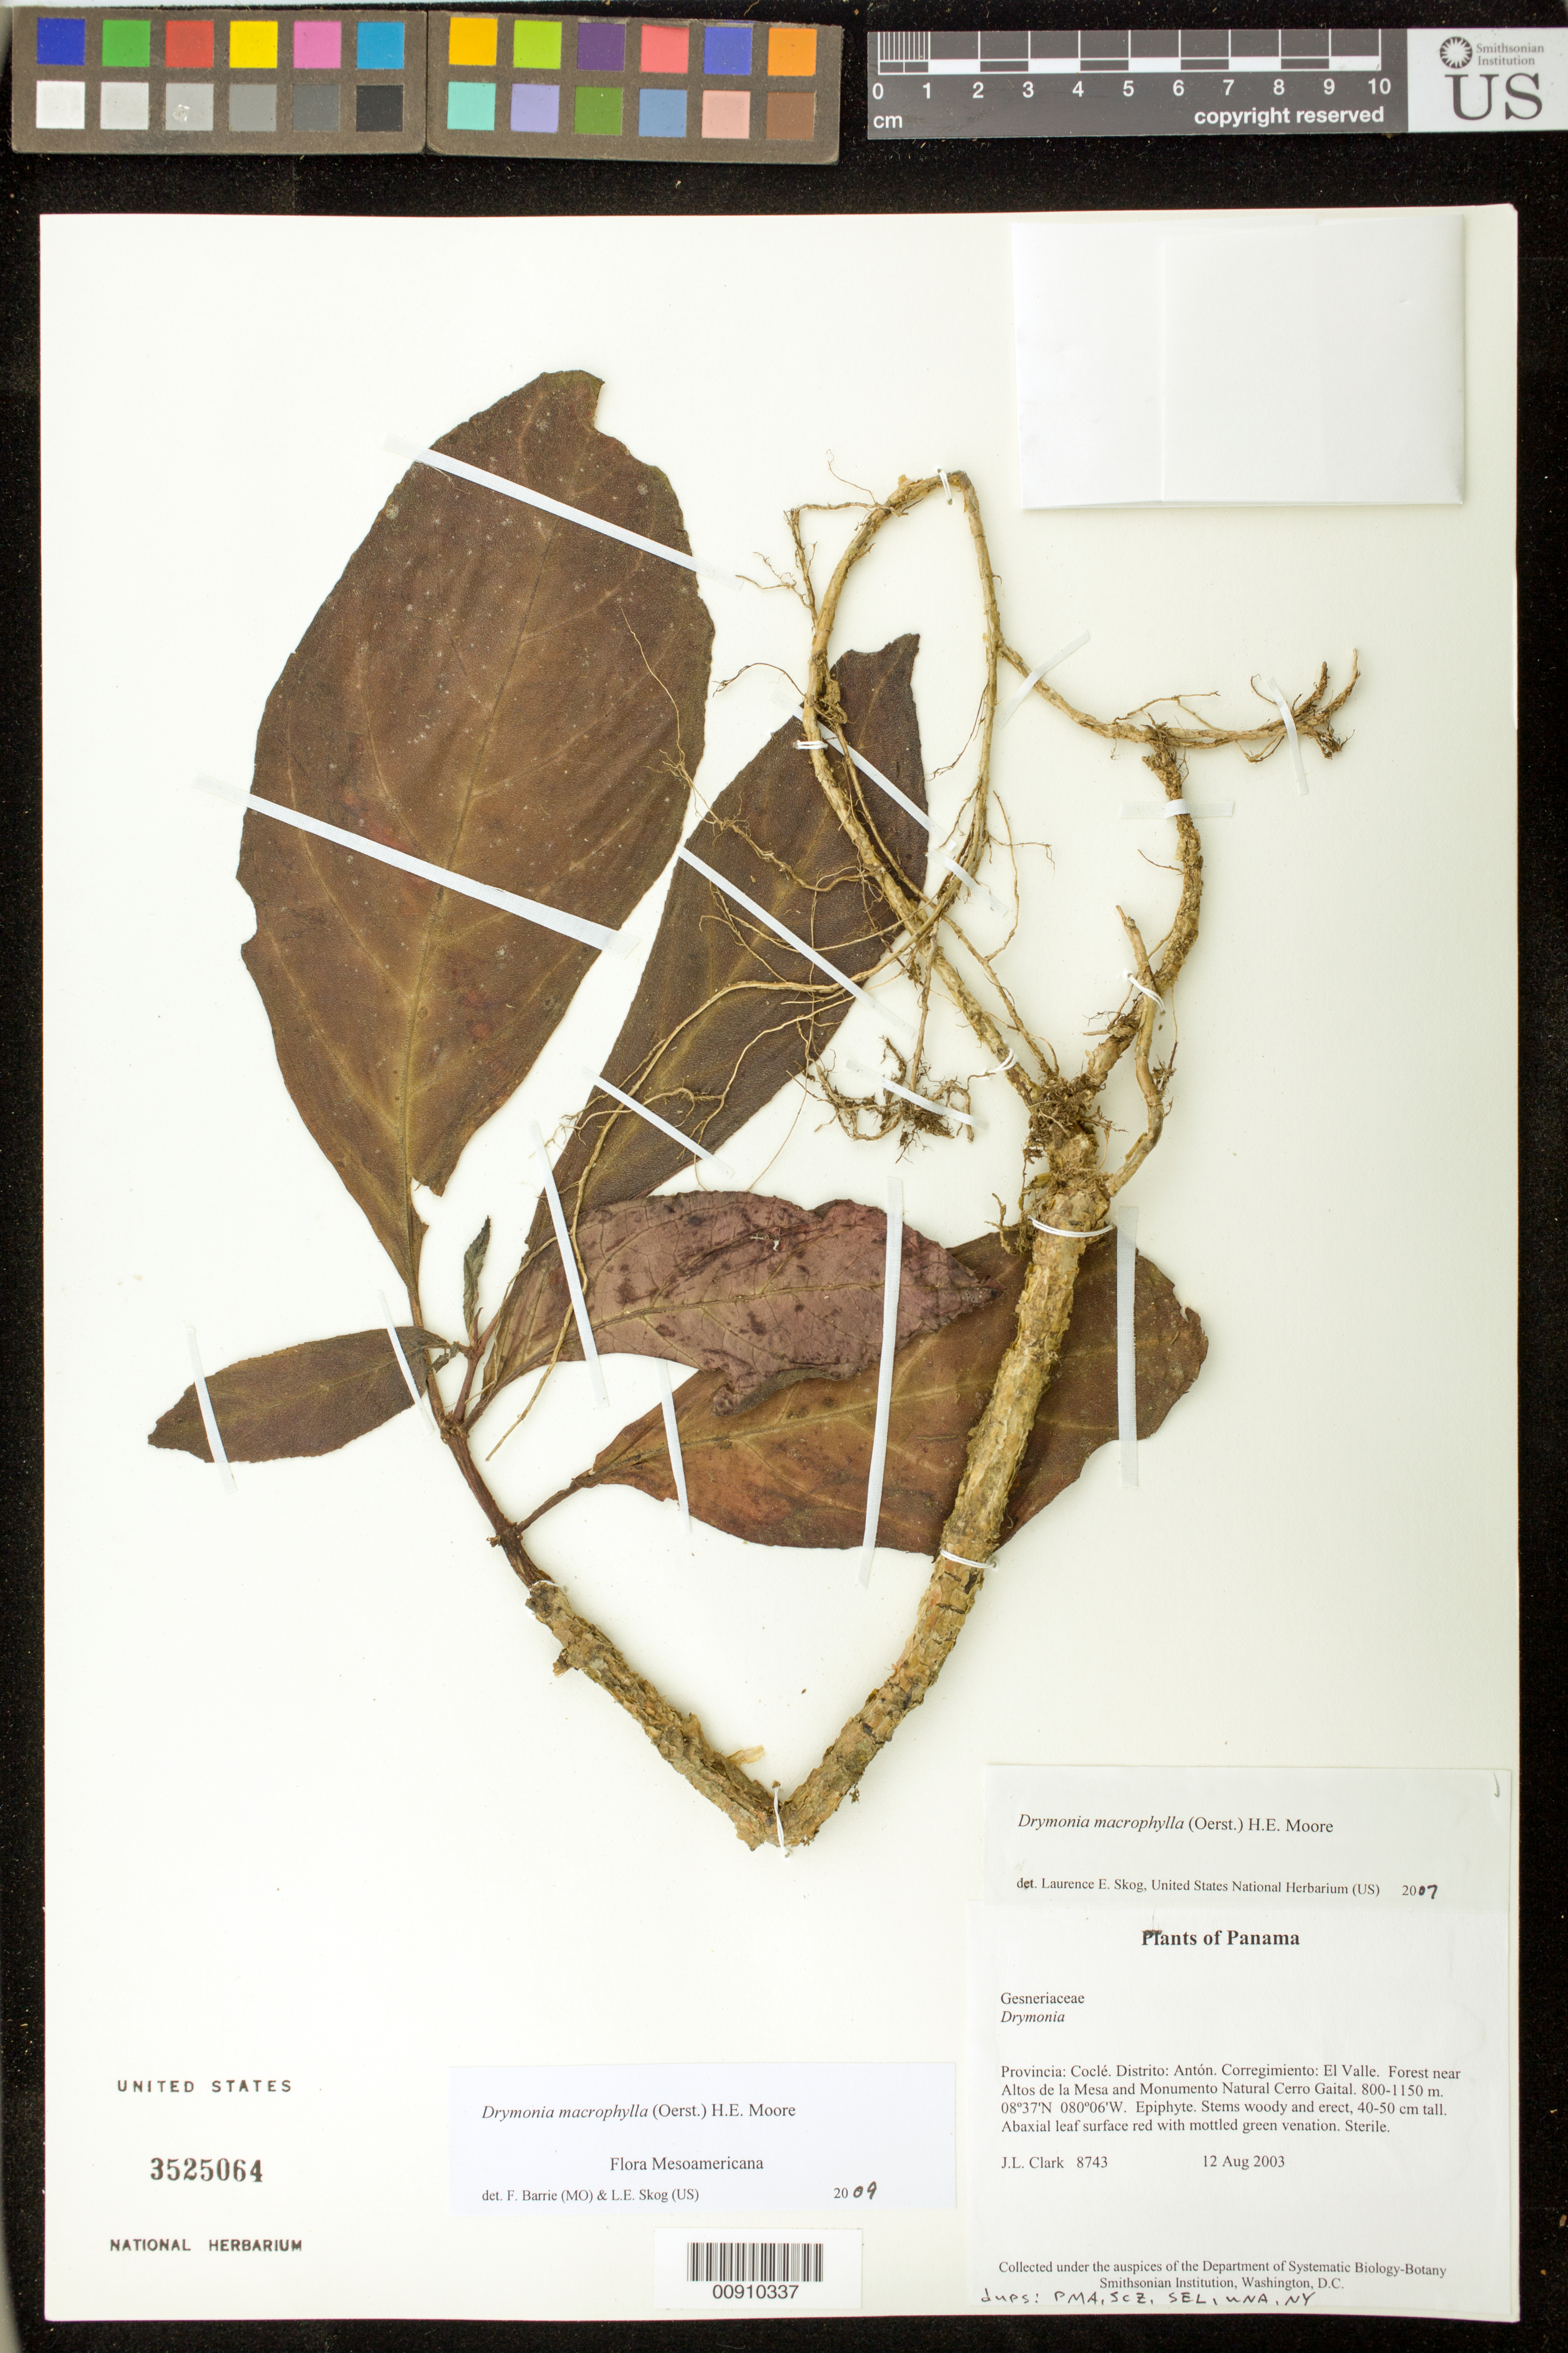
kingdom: Plantae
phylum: Tracheophyta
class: Magnoliopsida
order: Lamiales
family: Gesneriaceae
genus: Drymonia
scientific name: Drymonia macrophylla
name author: (Oerst.) H.E. Moore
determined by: Skog, Laurence E.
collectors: J. L. Clark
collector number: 8743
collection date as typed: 12 Aug 2003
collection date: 2003-08-12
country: Panama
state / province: Coclé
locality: Antón. Corregimiento: El Valle. Forest near Altos de la Mesa and Monumento Natural Cerro Gaital.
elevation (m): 800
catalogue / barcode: US 3525064